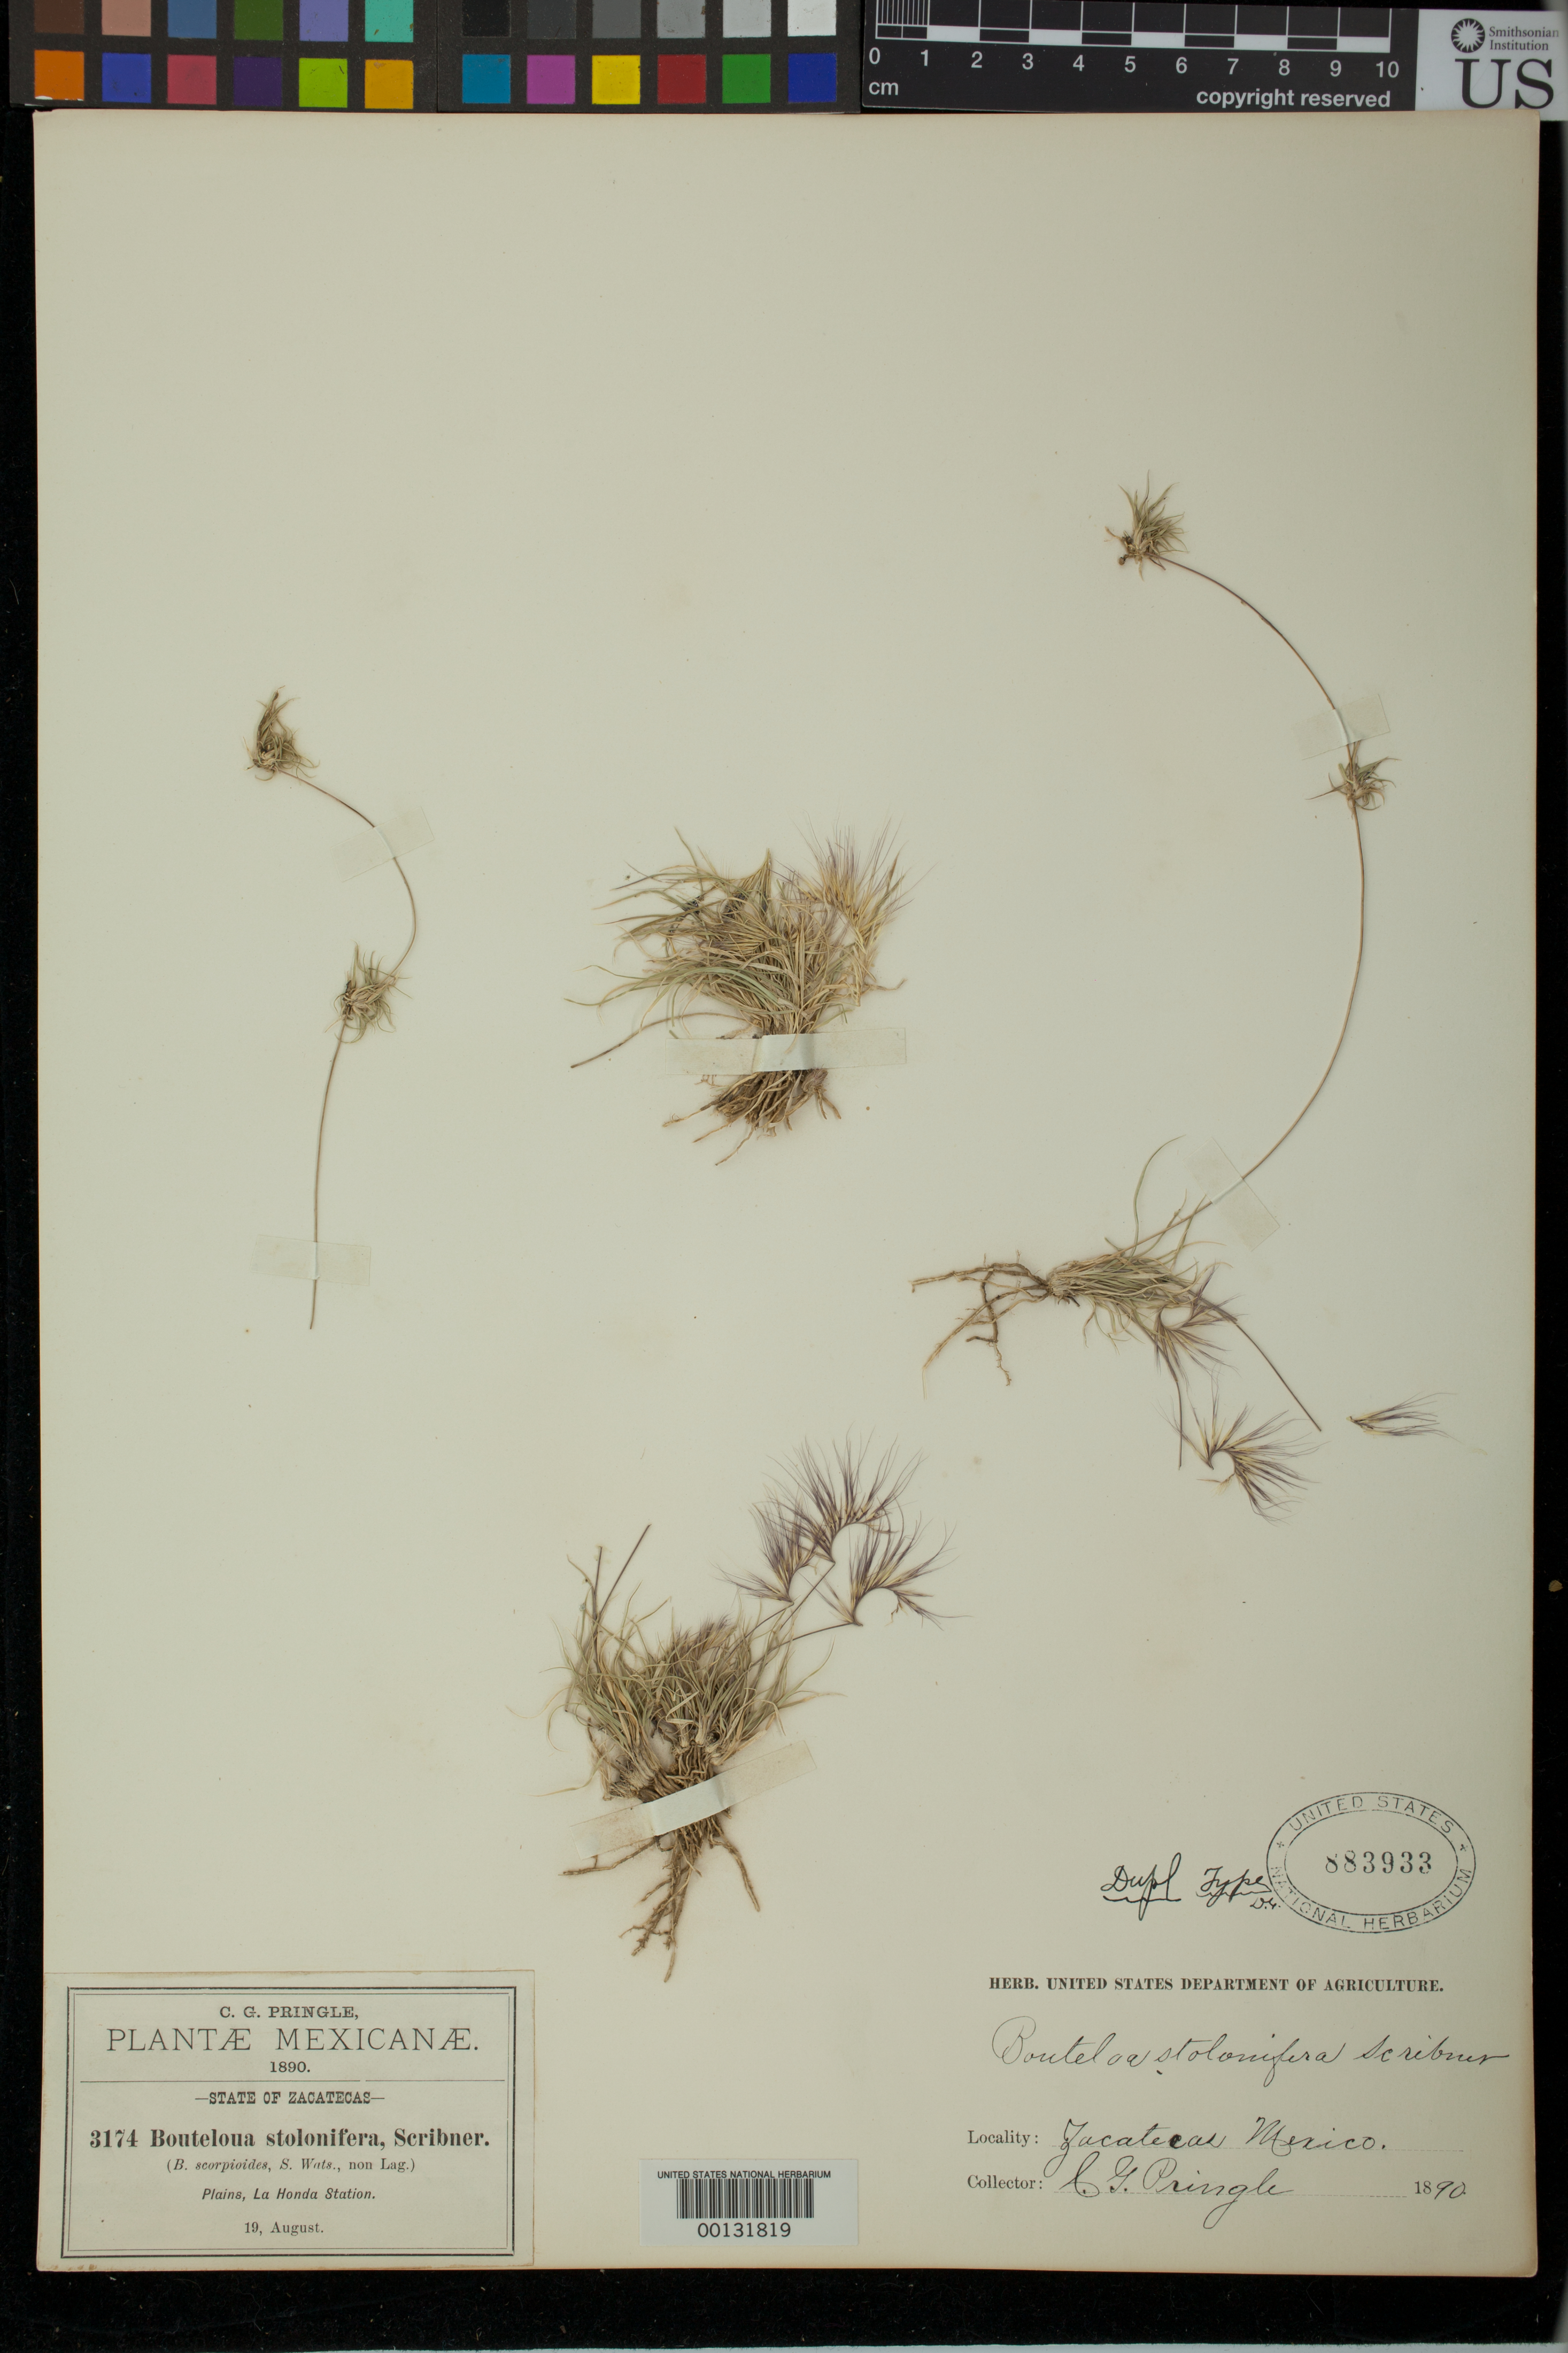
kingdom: Plantae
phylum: Tracheophyta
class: Liliopsida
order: Poales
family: Poaceae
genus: Bouteloua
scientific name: Bouteloua stolonifera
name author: Scribn.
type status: Isotype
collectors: C. G. Pringle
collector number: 3174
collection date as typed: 19 Aug 1890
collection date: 1890-08-19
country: Mexico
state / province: Zacatecas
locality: Plains, La Honda Station.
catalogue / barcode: US 883933